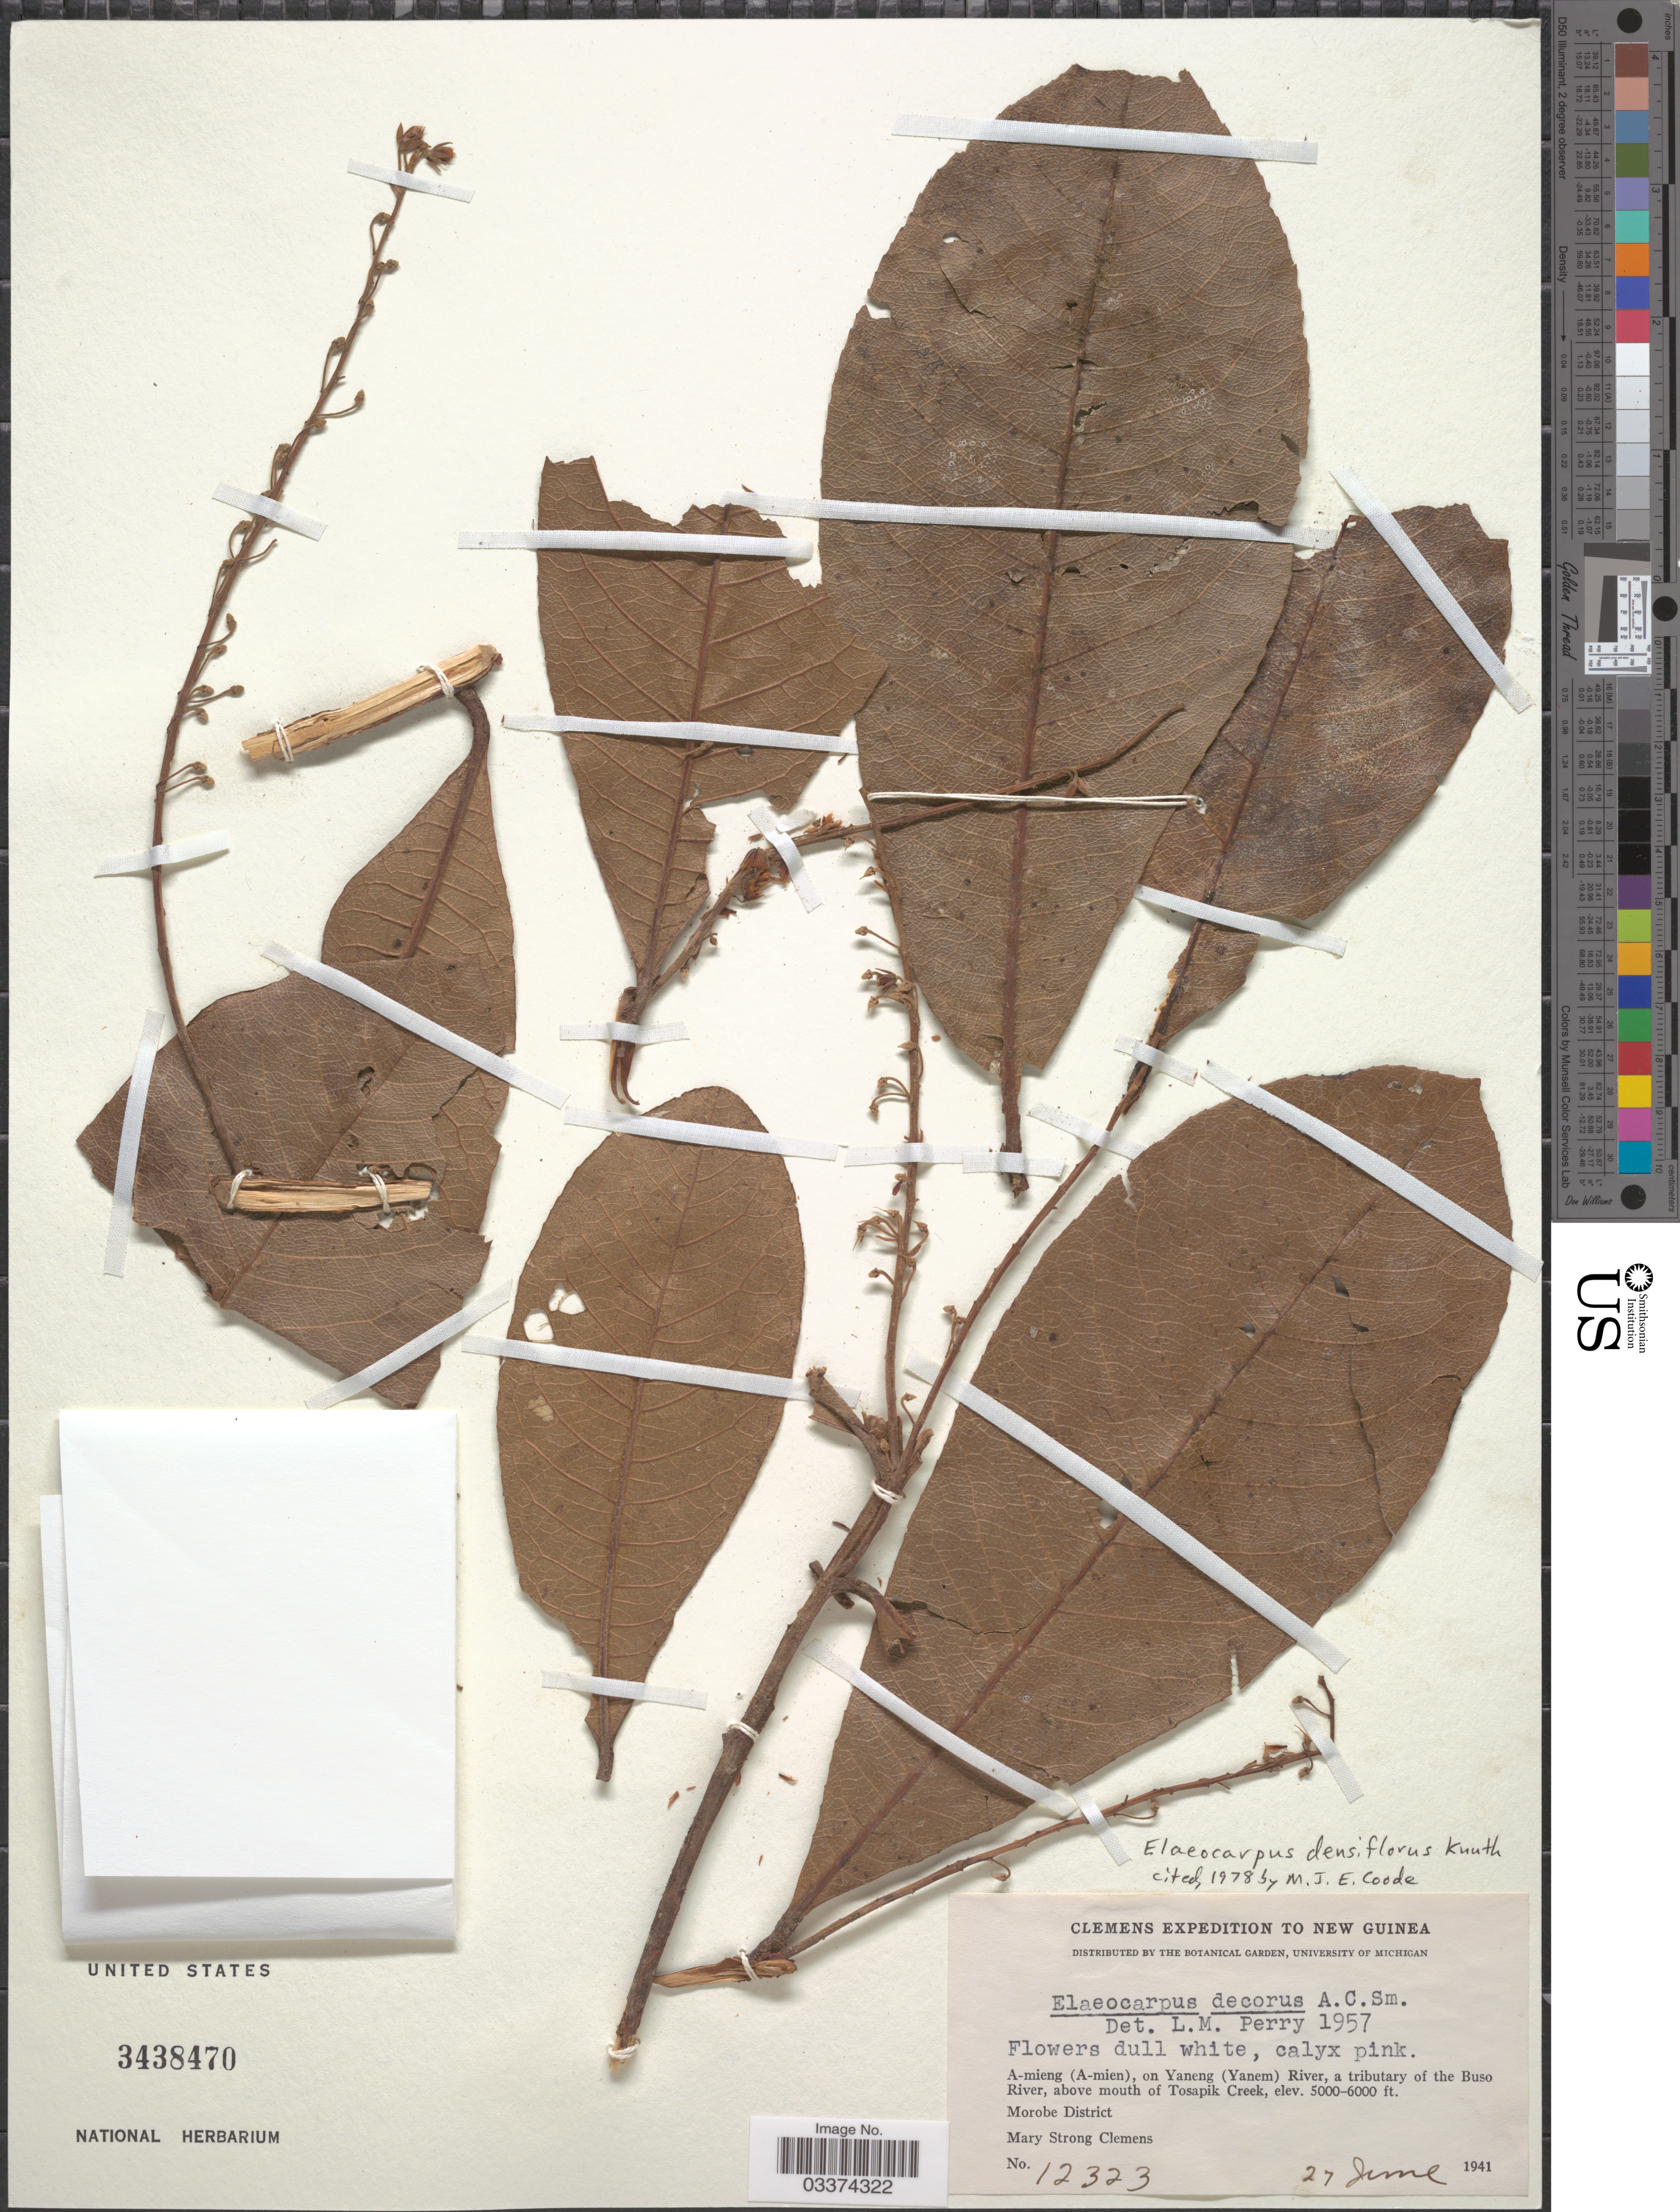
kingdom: Plantae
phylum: Tracheophyta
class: Magnoliopsida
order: Oxalidales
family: Elaeocarpaceae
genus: Elaeocarpus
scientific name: Elaeocarpus densiflorus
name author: Kunth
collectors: M. S. Clemens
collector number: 12323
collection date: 1941-06-27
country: Papua New Guinea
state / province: Morobe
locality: New Guinea, A-mieng (A-mien), on Yaneng (Yanem) River, a tributary of the Buso River, above mouth of Tosapik Creek, Morobe District.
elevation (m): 1524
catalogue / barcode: US 3438470